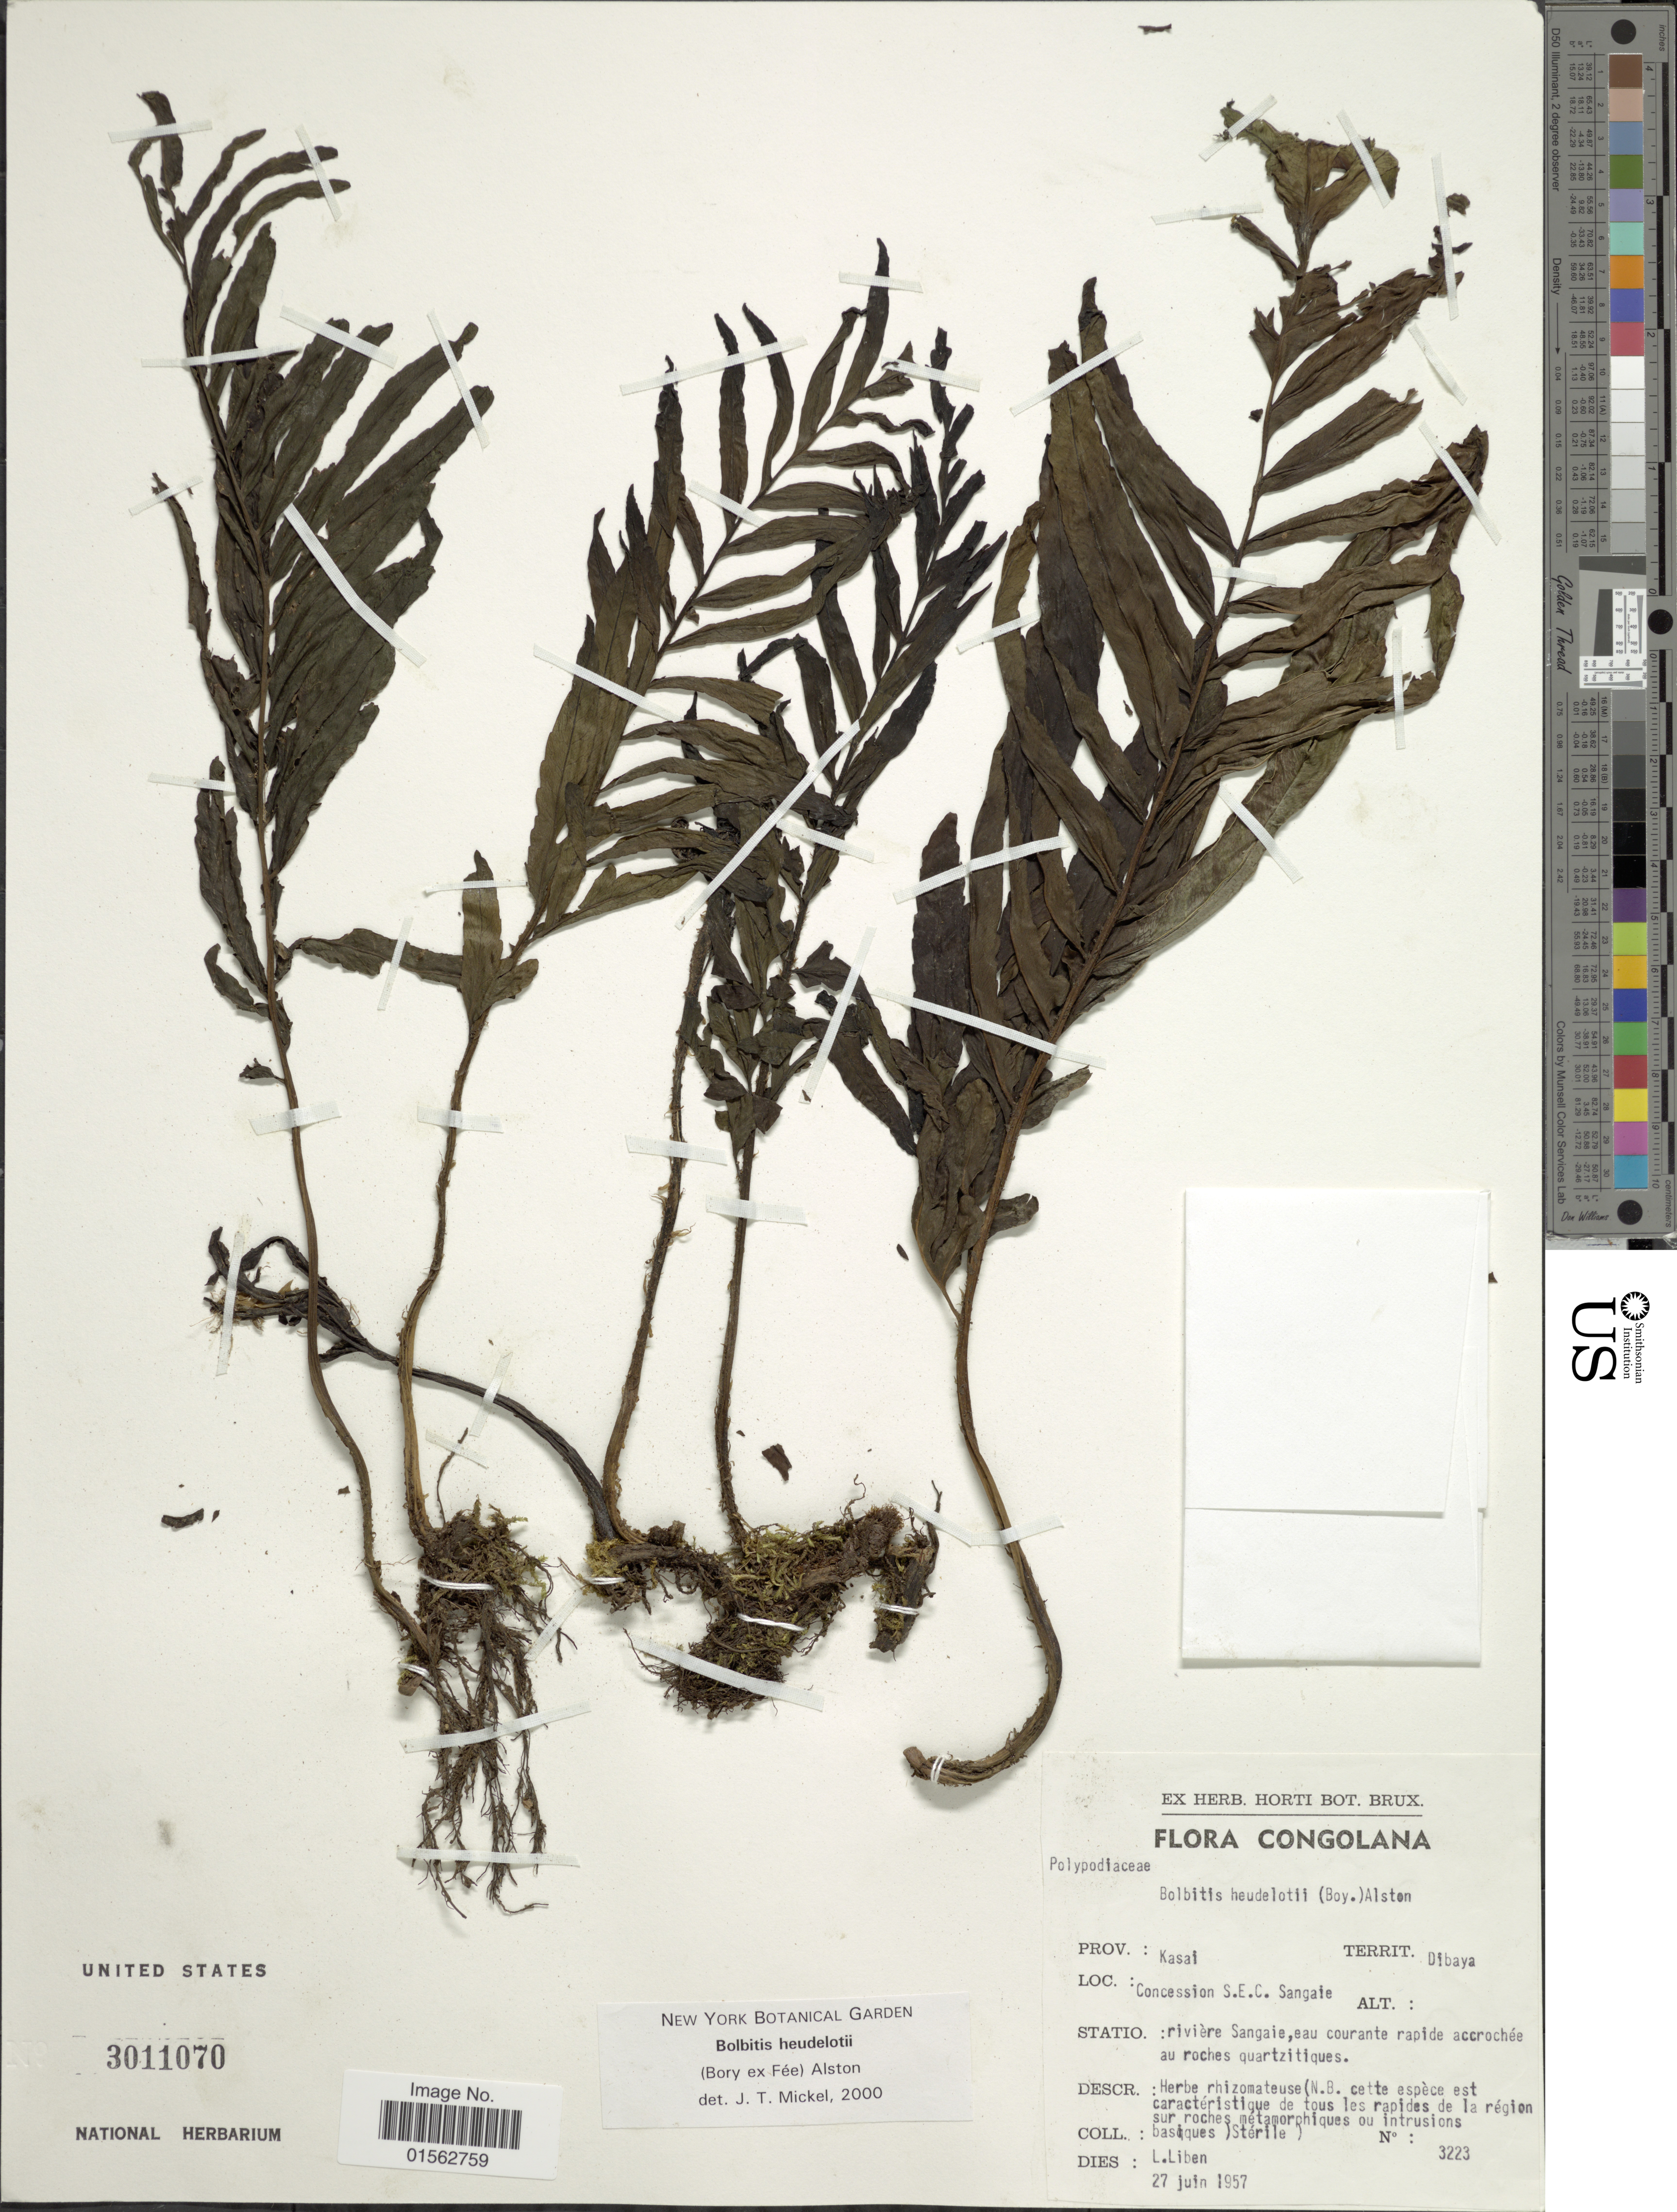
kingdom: Plantae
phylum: Tracheophyta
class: Polypodiopsida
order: Polypodiales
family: Dryopteridaceae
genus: Bolbitis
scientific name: Bolbitis heudelotii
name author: (Bory ex Fée) Alston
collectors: L. Liben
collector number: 3223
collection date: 1957-06-27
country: Congo, Democratic Republic of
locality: Congolana, Kasai, Dibaya, Concession S. E. C. Sengaie, riviére Sangaie, eau courante rapide accrochée au roches quartzitiques, Herbe rhizomatuese (N. B. cette espéce est caractéristique de tous les rapides de la région sur roches métamorphiques ou instrusions basiques) Stérile)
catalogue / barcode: US 3011070